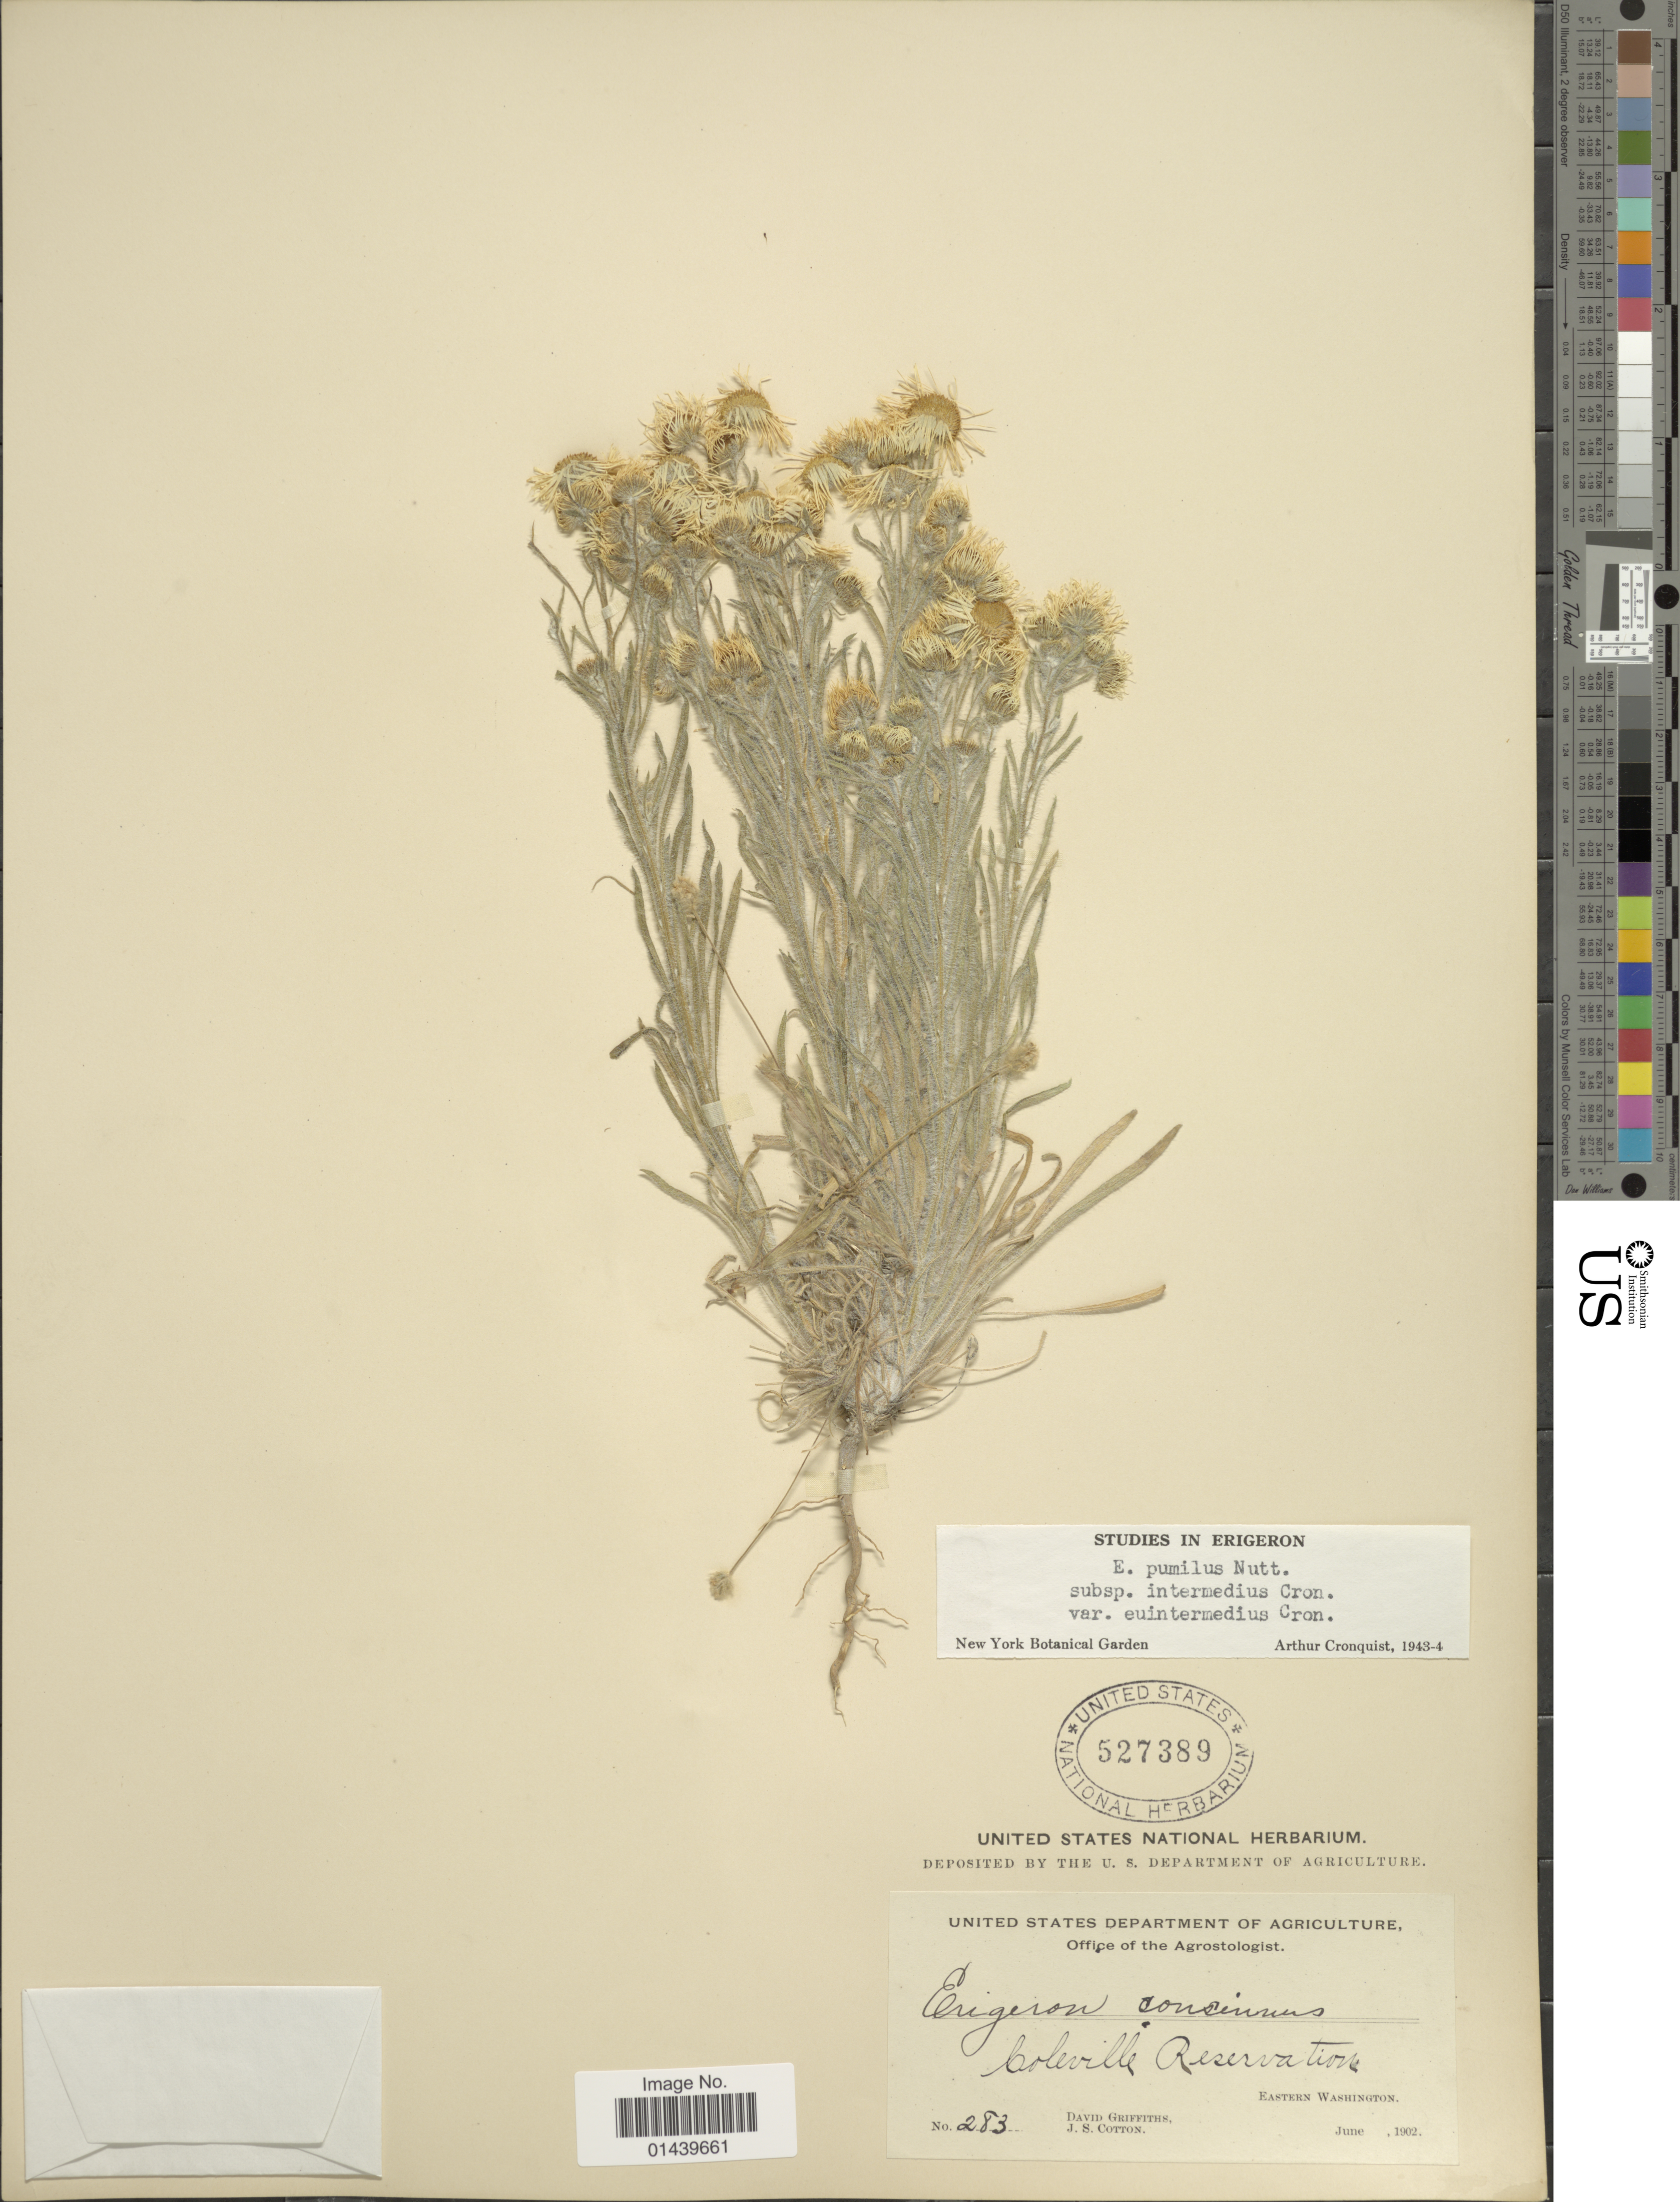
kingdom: Plantae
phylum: Tracheophyta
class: Magnoliopsida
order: Asterales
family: Asteraceae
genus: Erigeron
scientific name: Erigeron pumilus subsp. intermedius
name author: Cronq.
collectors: D. Griffiths & J. S. Cotton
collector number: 283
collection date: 1902-06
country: United States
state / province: Washington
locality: Coleville Reservation. Eastern Washington.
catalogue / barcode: US 527389